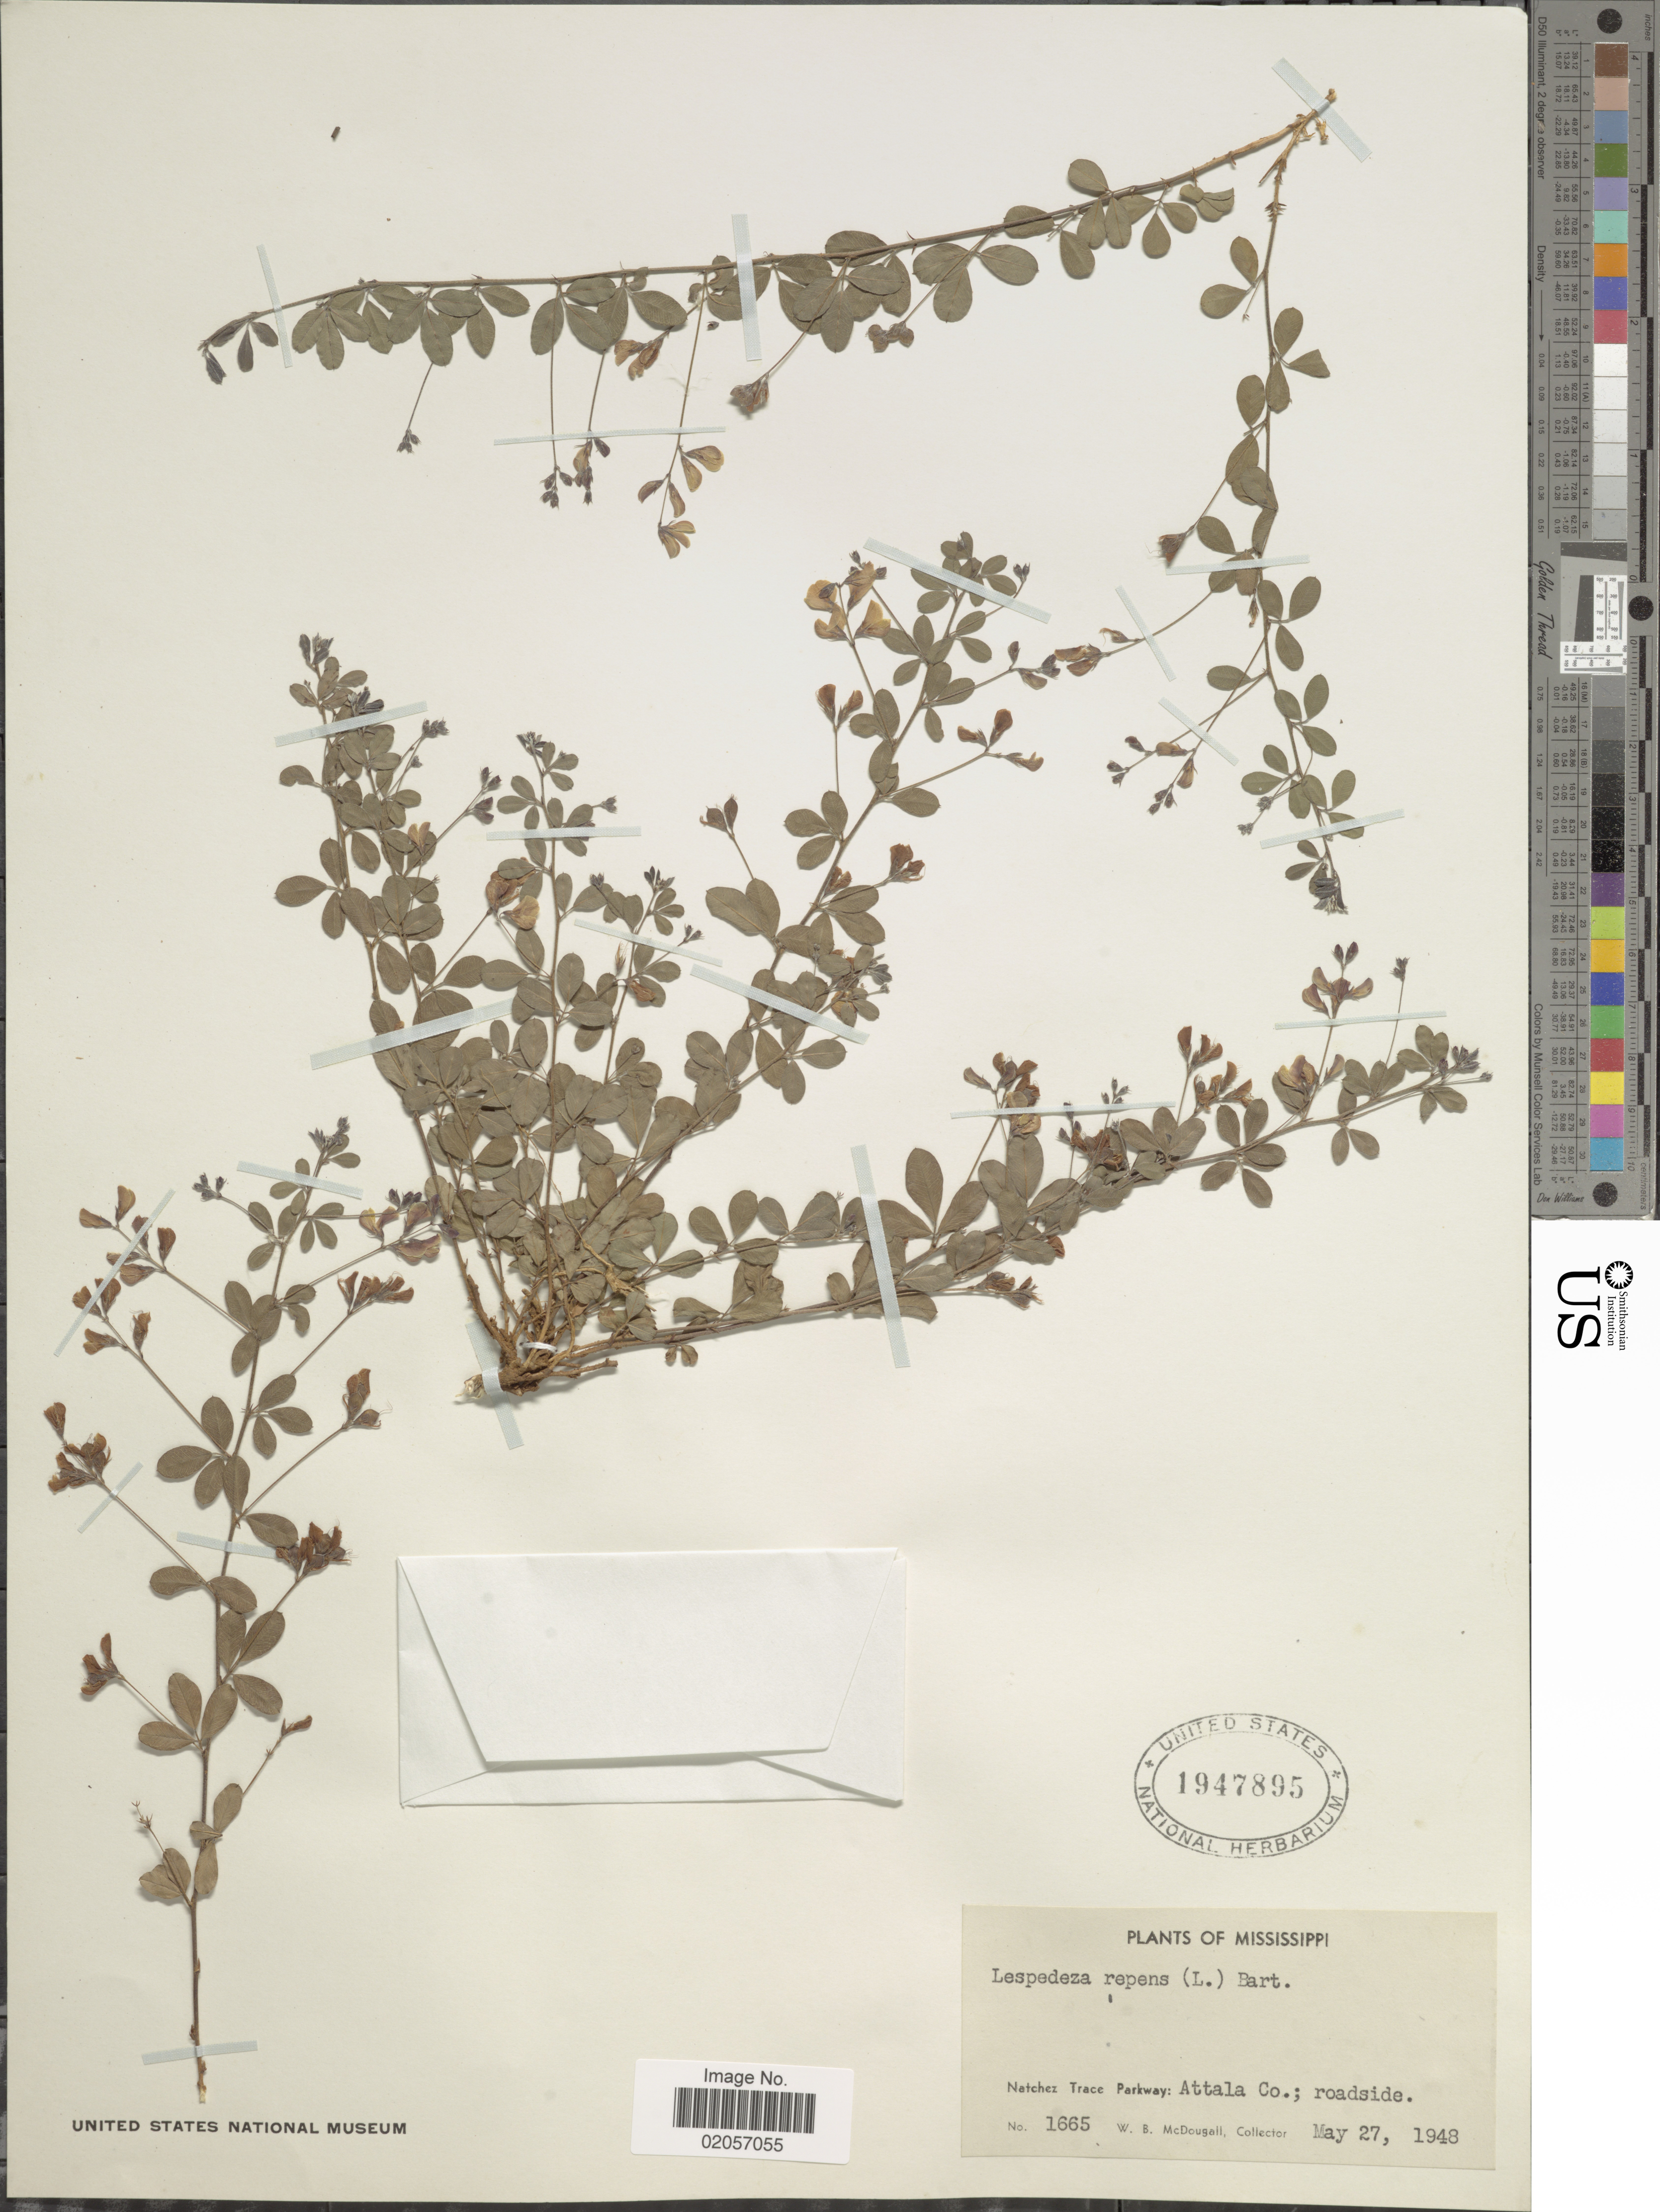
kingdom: Plantae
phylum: Tracheophyta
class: Magnoliopsida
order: Fabales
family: Fabaceae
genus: Lespedeza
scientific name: Lespedeza repens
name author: (L.) W.P.C. Barton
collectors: W. B. McDougall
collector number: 1665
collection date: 1948-05-27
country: United States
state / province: Mississippi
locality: Natchez Trace Parkway: Attala Co.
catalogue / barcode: US 1947895